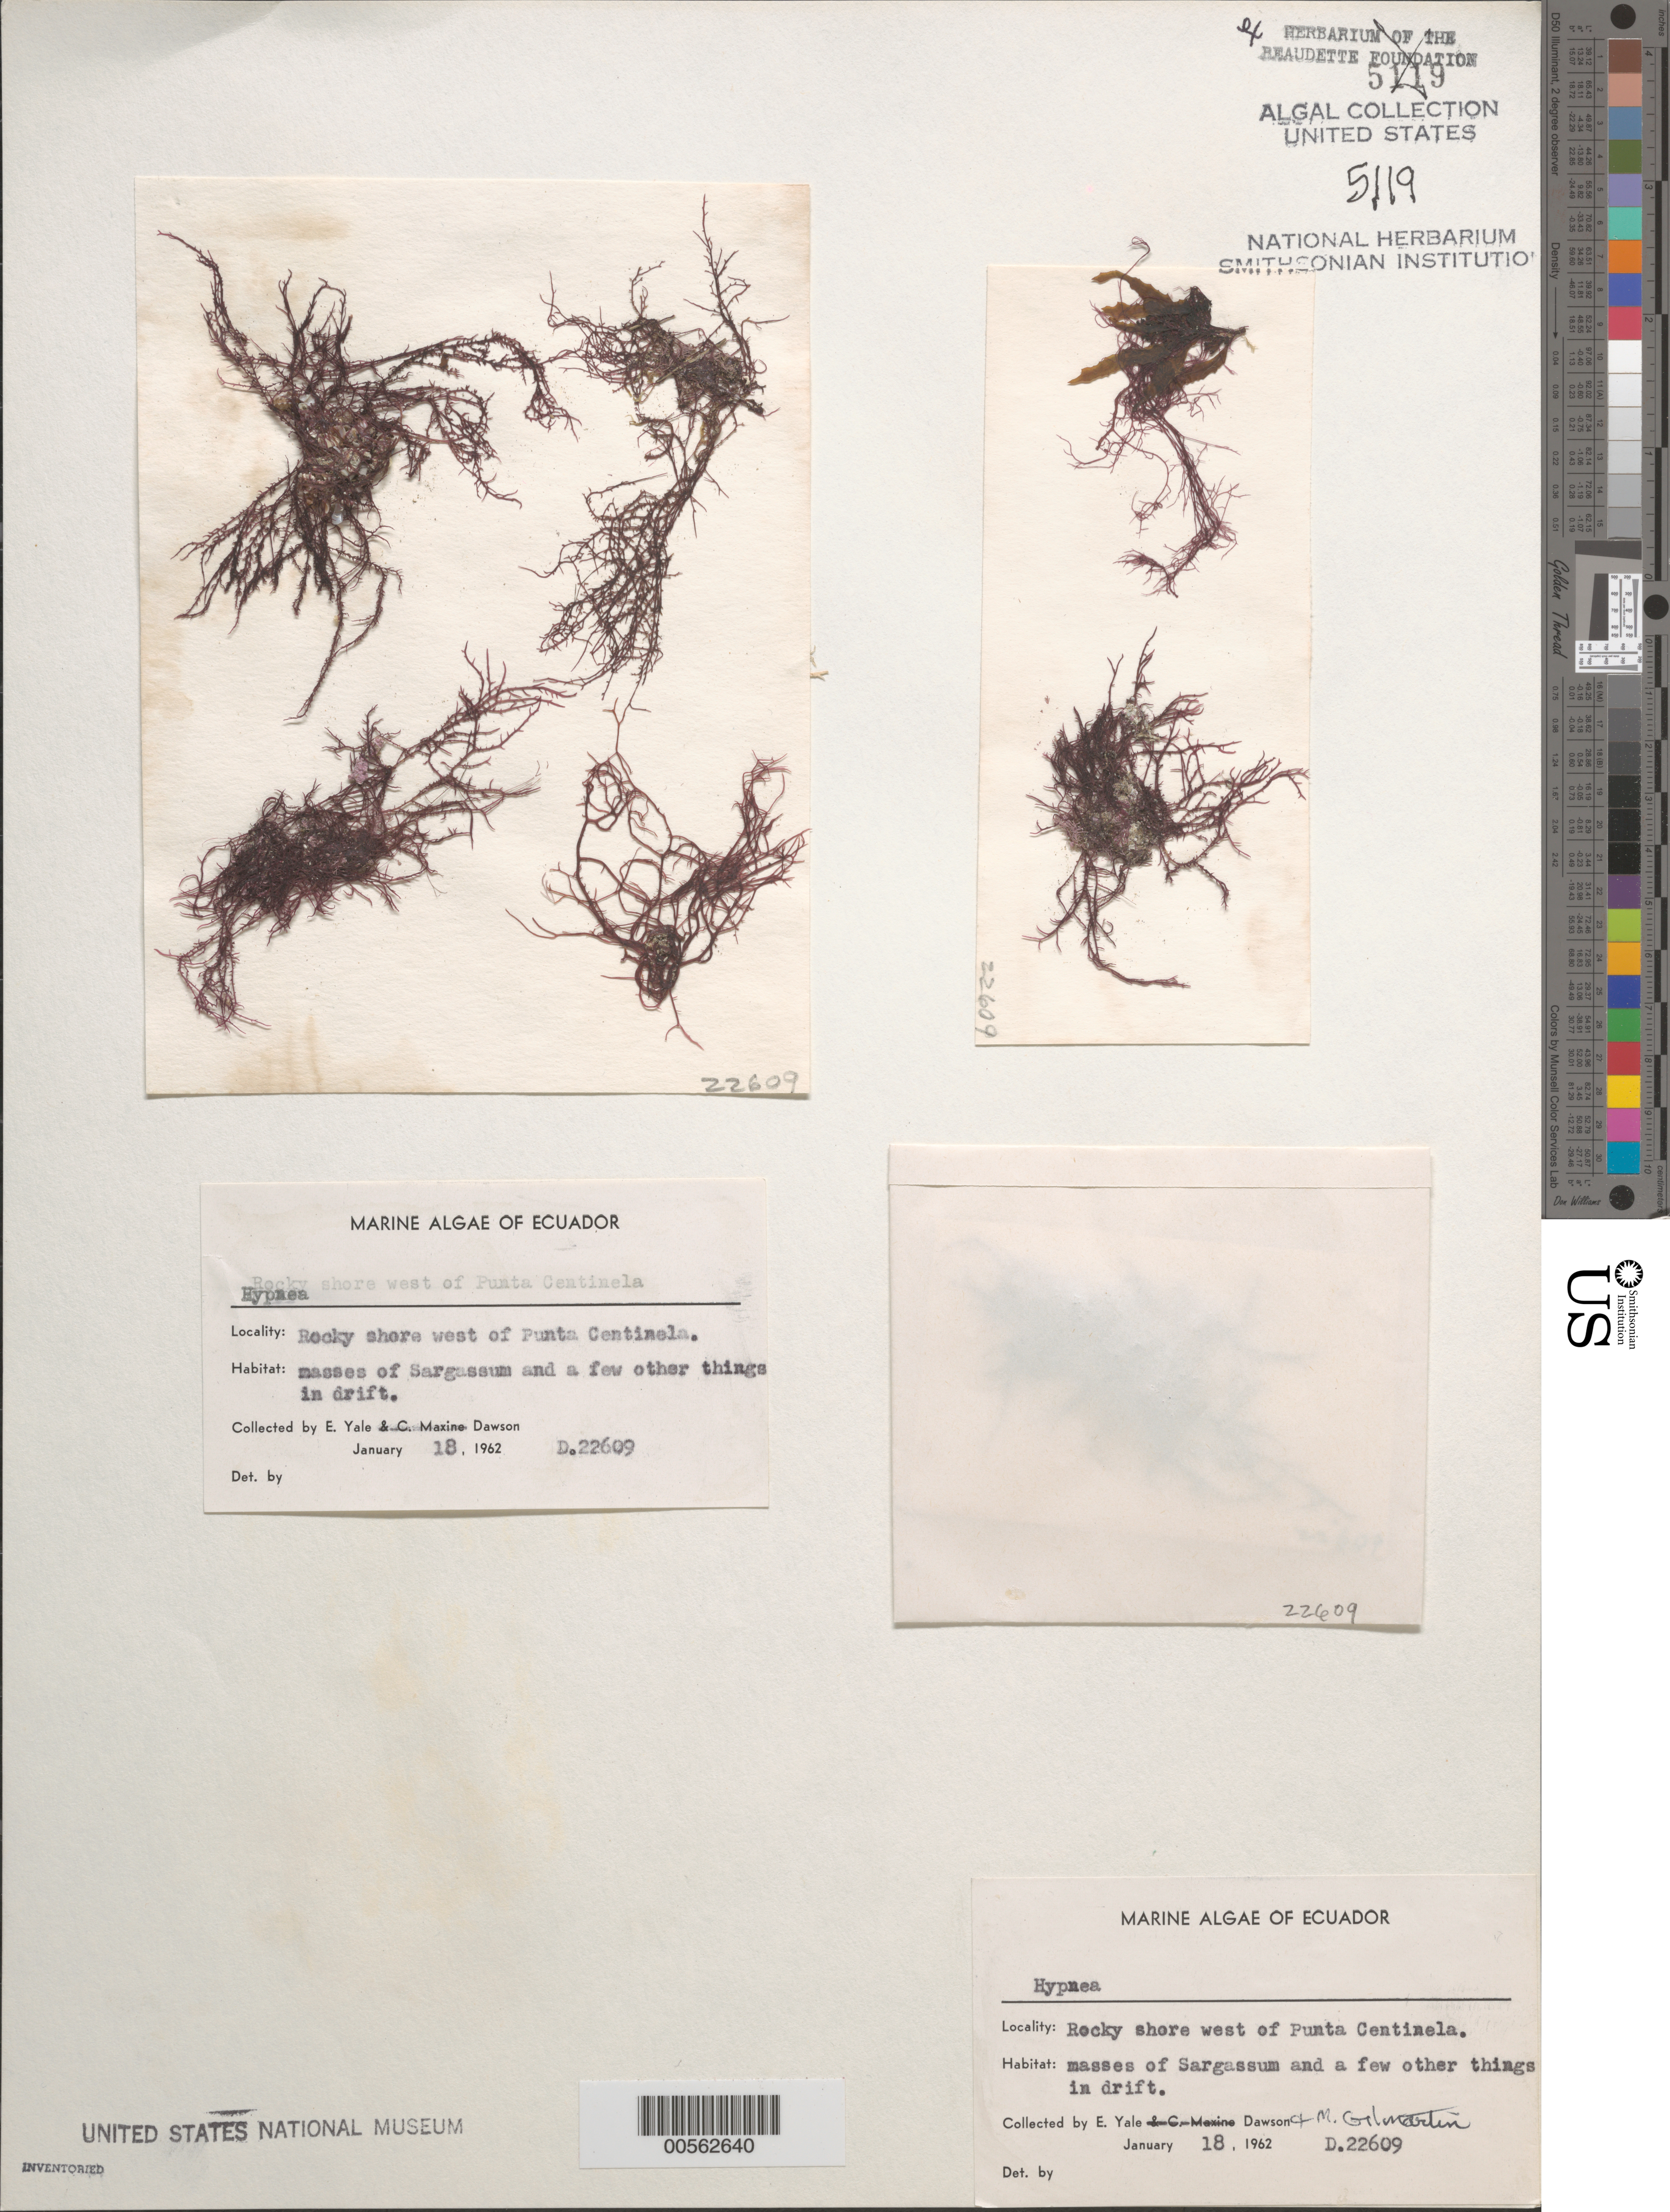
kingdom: Plantae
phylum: Rhodophyta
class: Florideophyceae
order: Gigartinales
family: Cystocloniaceae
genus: Hypnea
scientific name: Hypnea sp.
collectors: E. Y. Dawson & M. Gilmartin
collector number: EYD 22609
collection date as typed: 18 Jan 1962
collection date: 1962-01-18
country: Ecuador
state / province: Guayas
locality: West of Punta Centinela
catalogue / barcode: US 5119